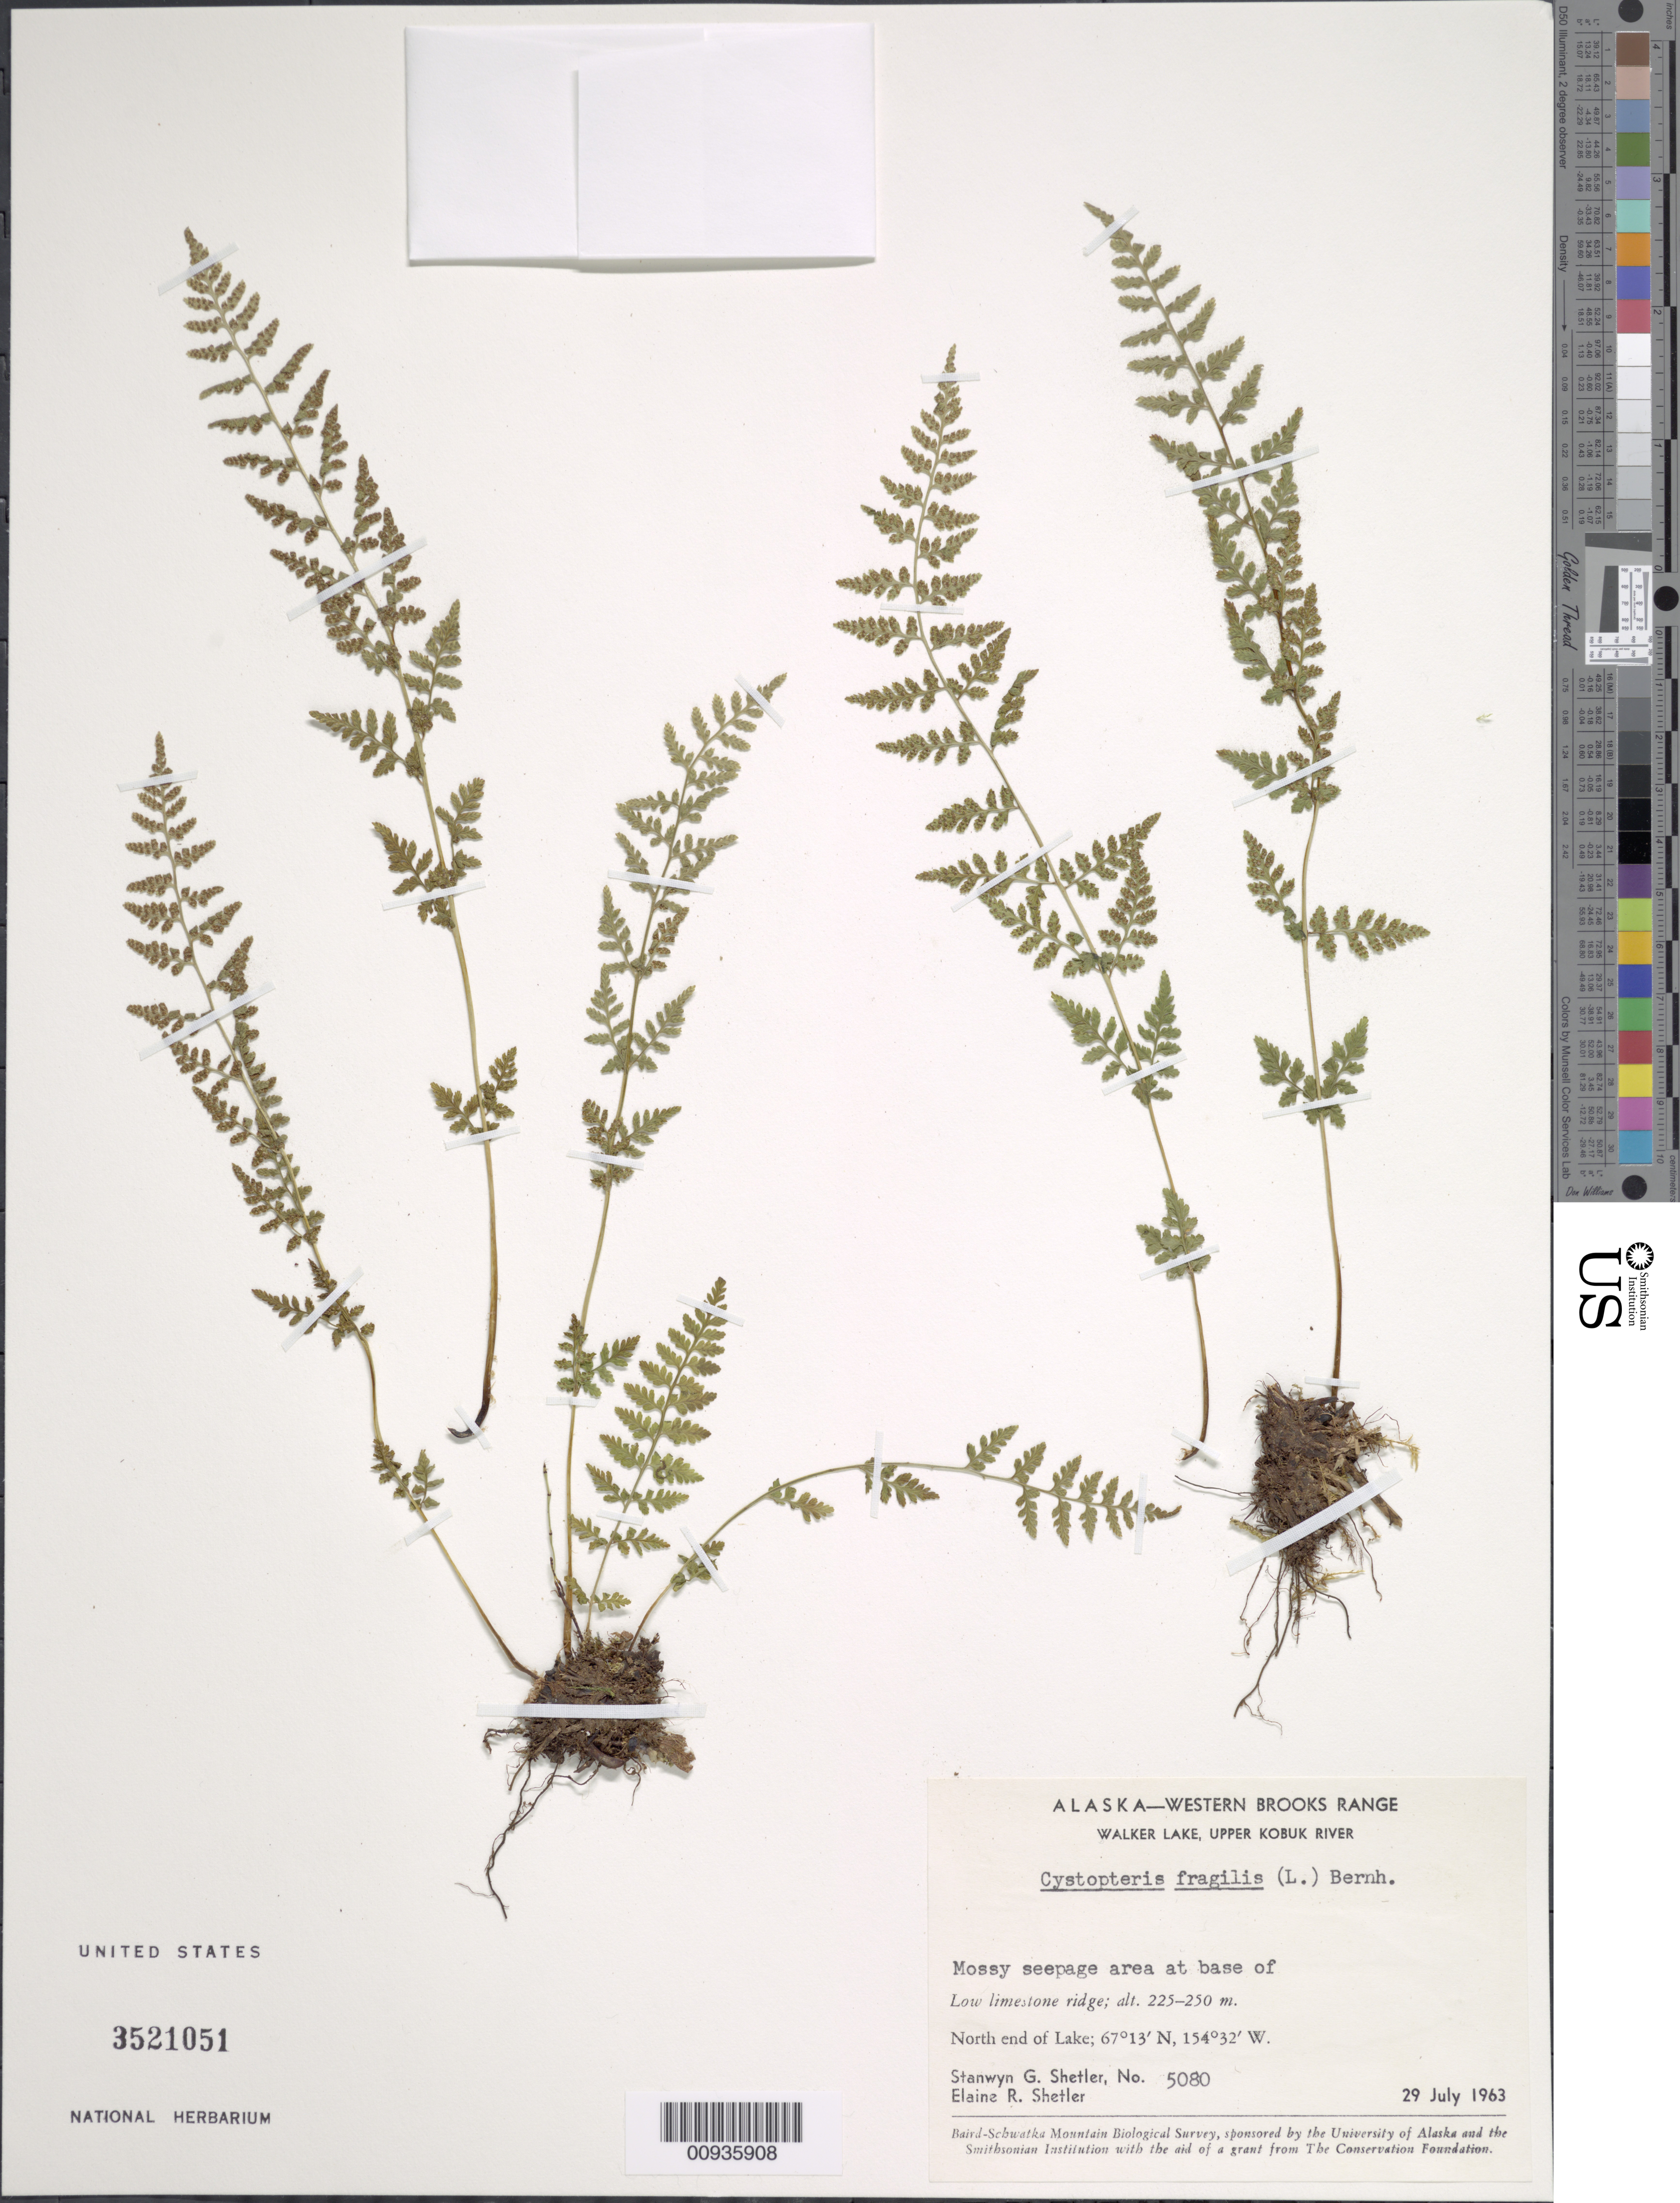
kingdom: Plantae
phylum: Tracheophyta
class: Polypodiopsida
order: Polypodiales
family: Cystopteridaceae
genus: Cystopteris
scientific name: Cystopteris fragilis var. fragilis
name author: (L.) Bernh.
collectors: S. Shetler & E. R. Shetler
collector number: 5080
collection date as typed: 29 Jul 1963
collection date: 1963-07-29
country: United States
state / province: Alaska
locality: North end of Walker Lake. Western Brooks Range, Upper Kobuk River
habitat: Mossy seepage area at base of low limestone ridge.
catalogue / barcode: US 3521051